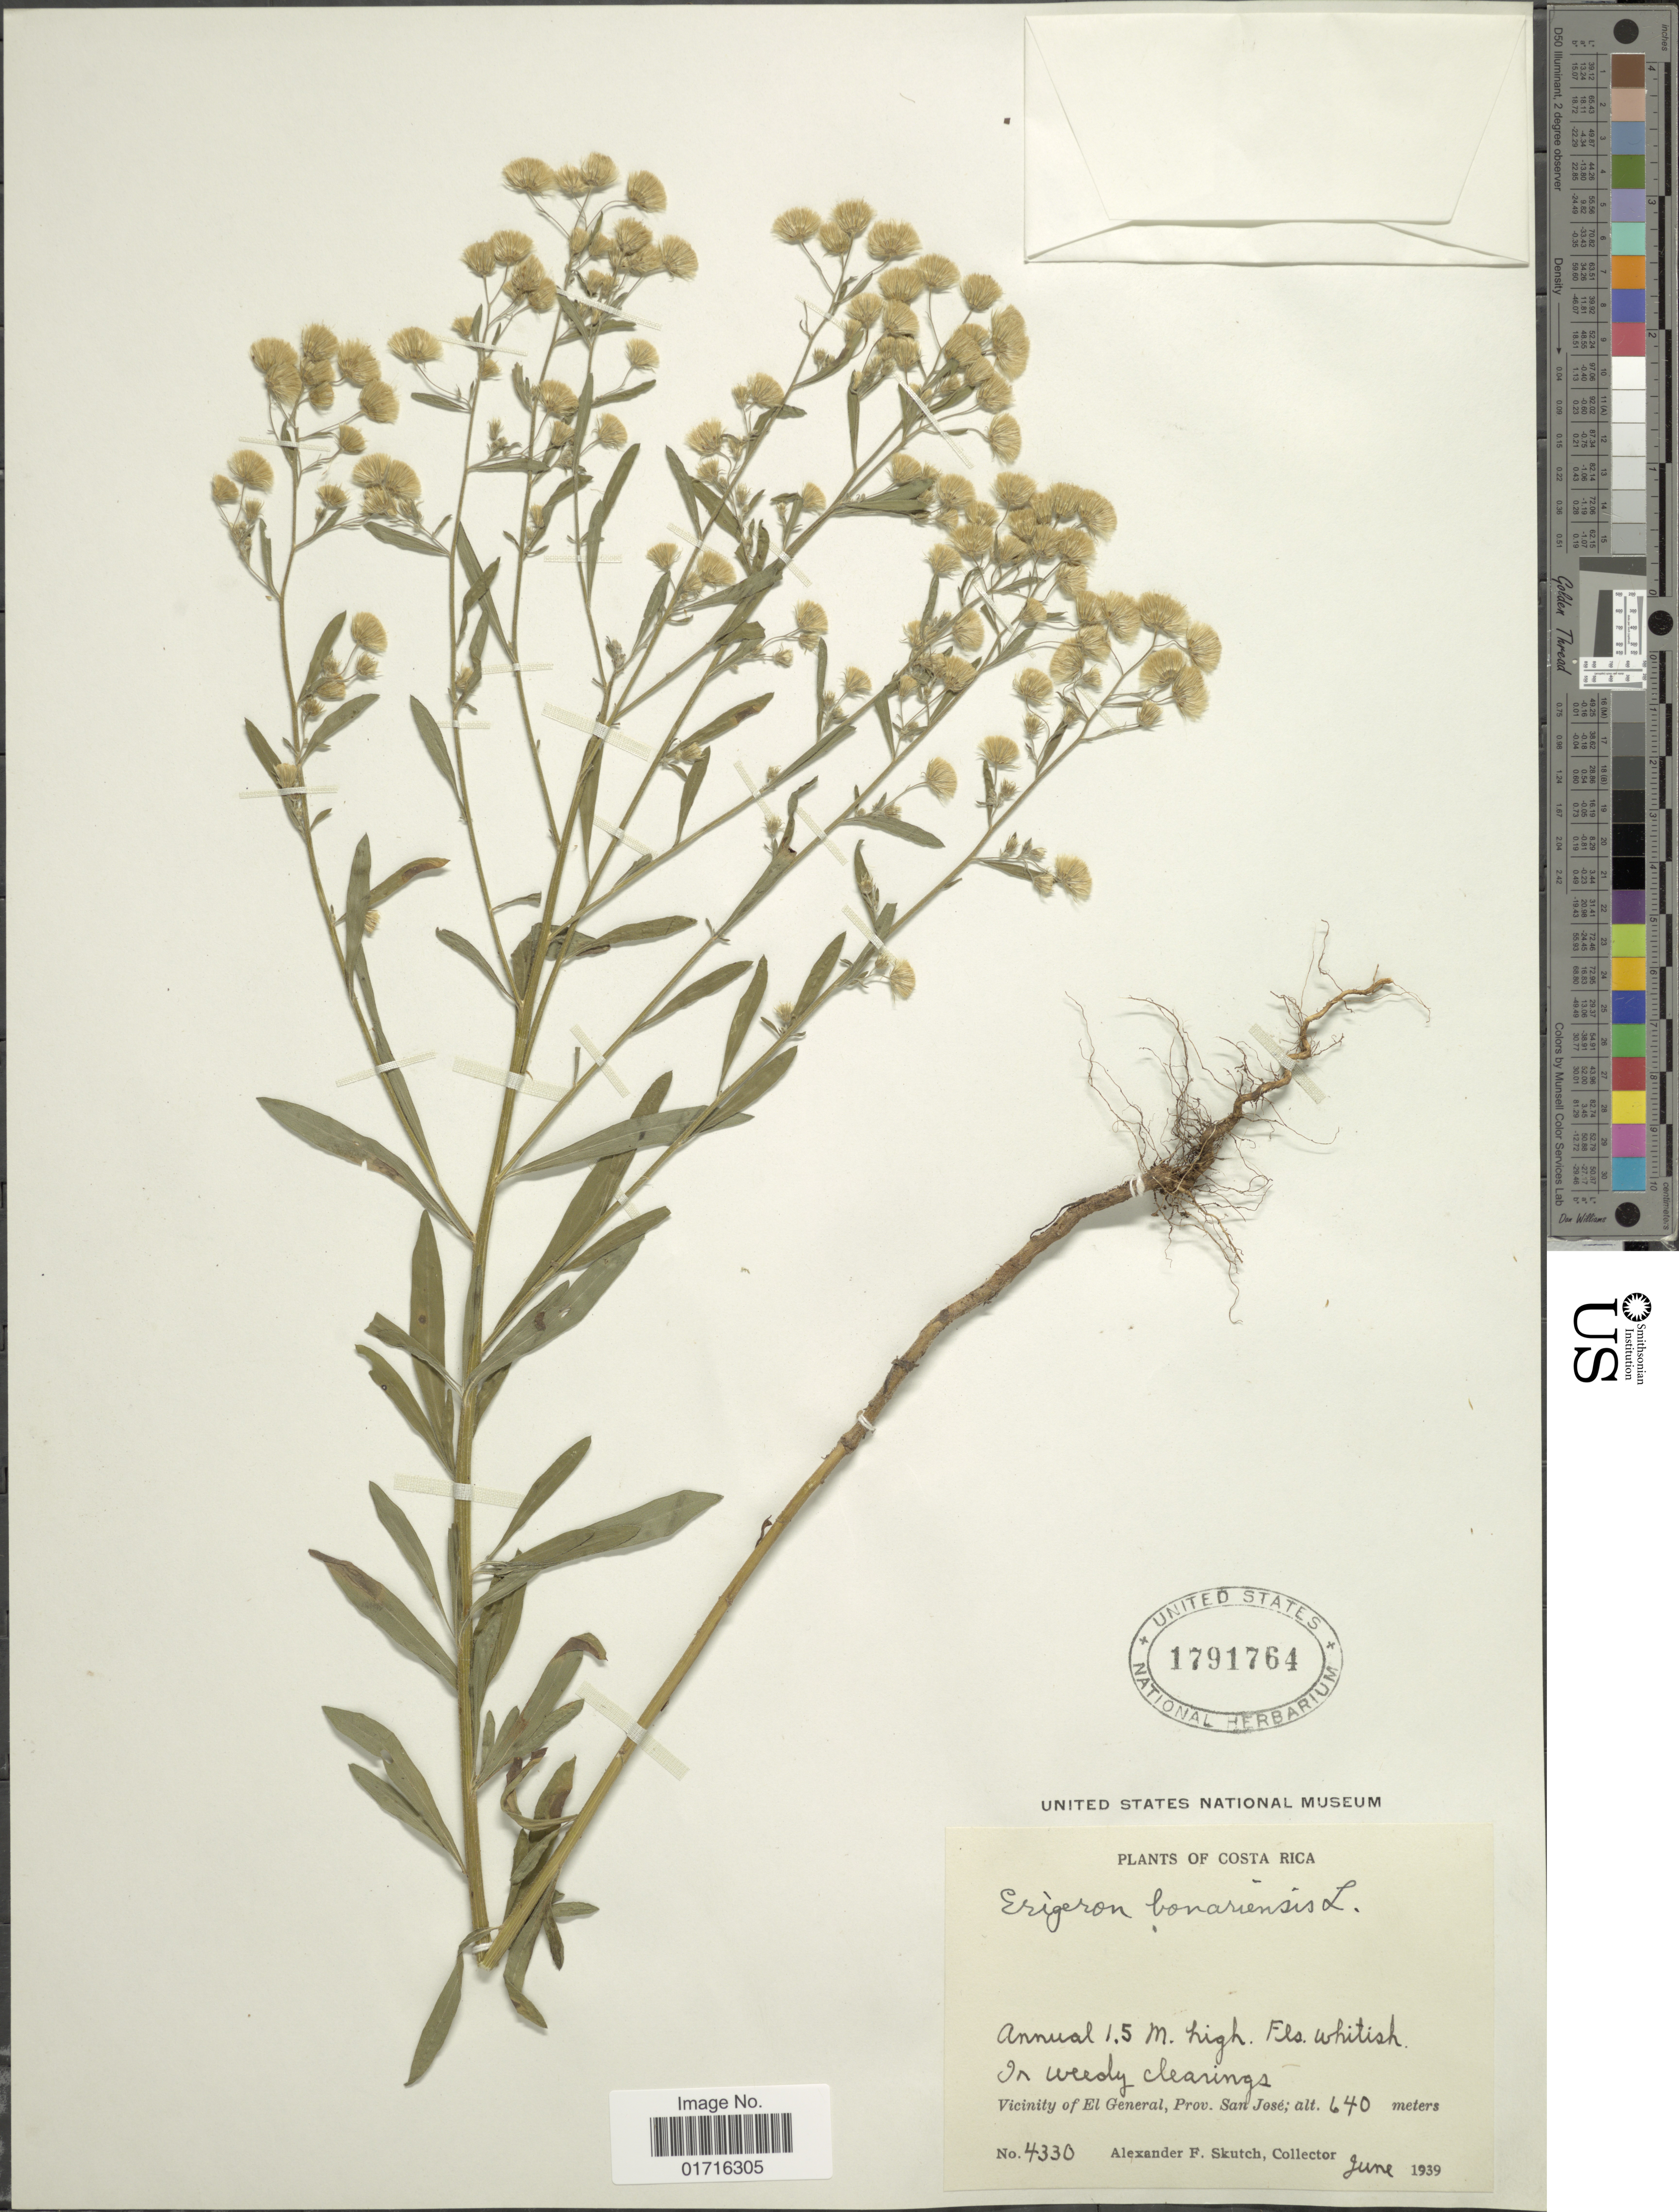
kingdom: Plantae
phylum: Tracheophyta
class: Magnoliopsida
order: Asterales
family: Asteraceae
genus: Conyza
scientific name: Conyza bonariensis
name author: (L.) Cronq.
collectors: A. F. Skutch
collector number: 4330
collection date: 1939-06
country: Costa Rica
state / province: San José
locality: Vicinity of El General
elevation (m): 640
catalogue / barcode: US 1791764